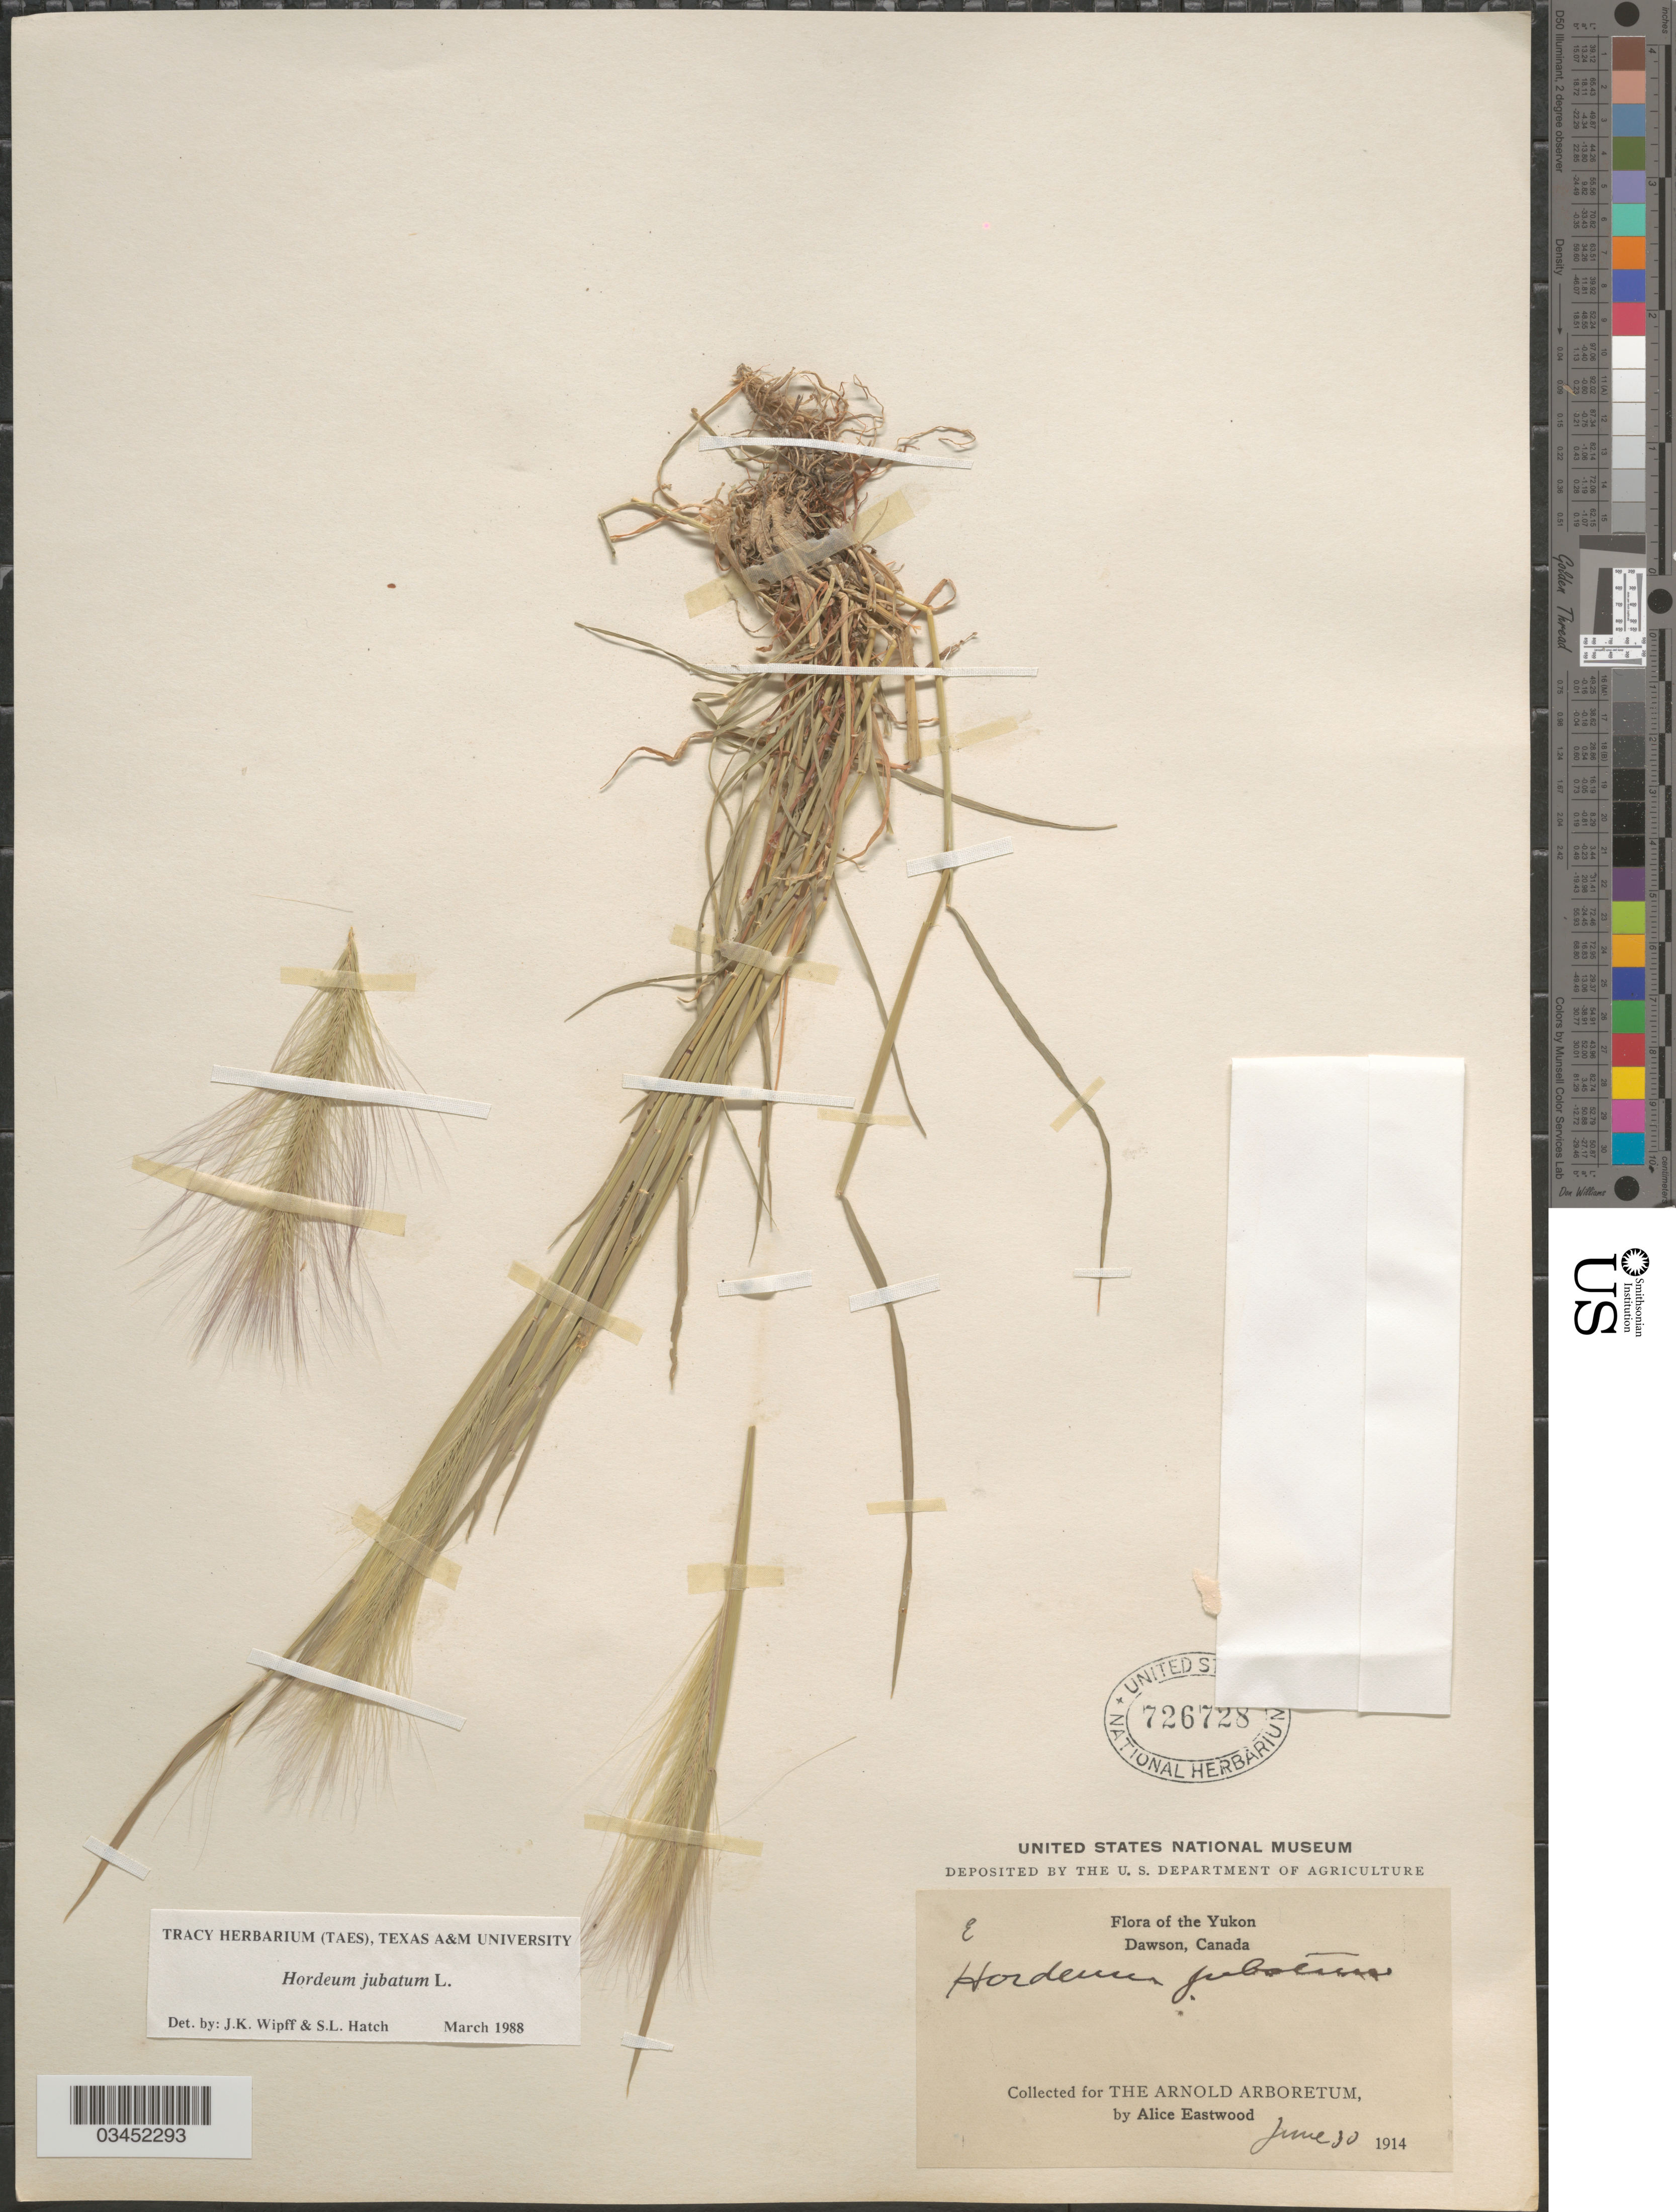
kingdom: Plantae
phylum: Tracheophyta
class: Liliopsida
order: Poales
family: Poaceae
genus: Hordeum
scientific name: Hordeum jubatum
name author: L.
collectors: A. Eastwood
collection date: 1914-06-30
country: Canada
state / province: Yukon Territory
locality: Yukon. Dawson.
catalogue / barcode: US 726728